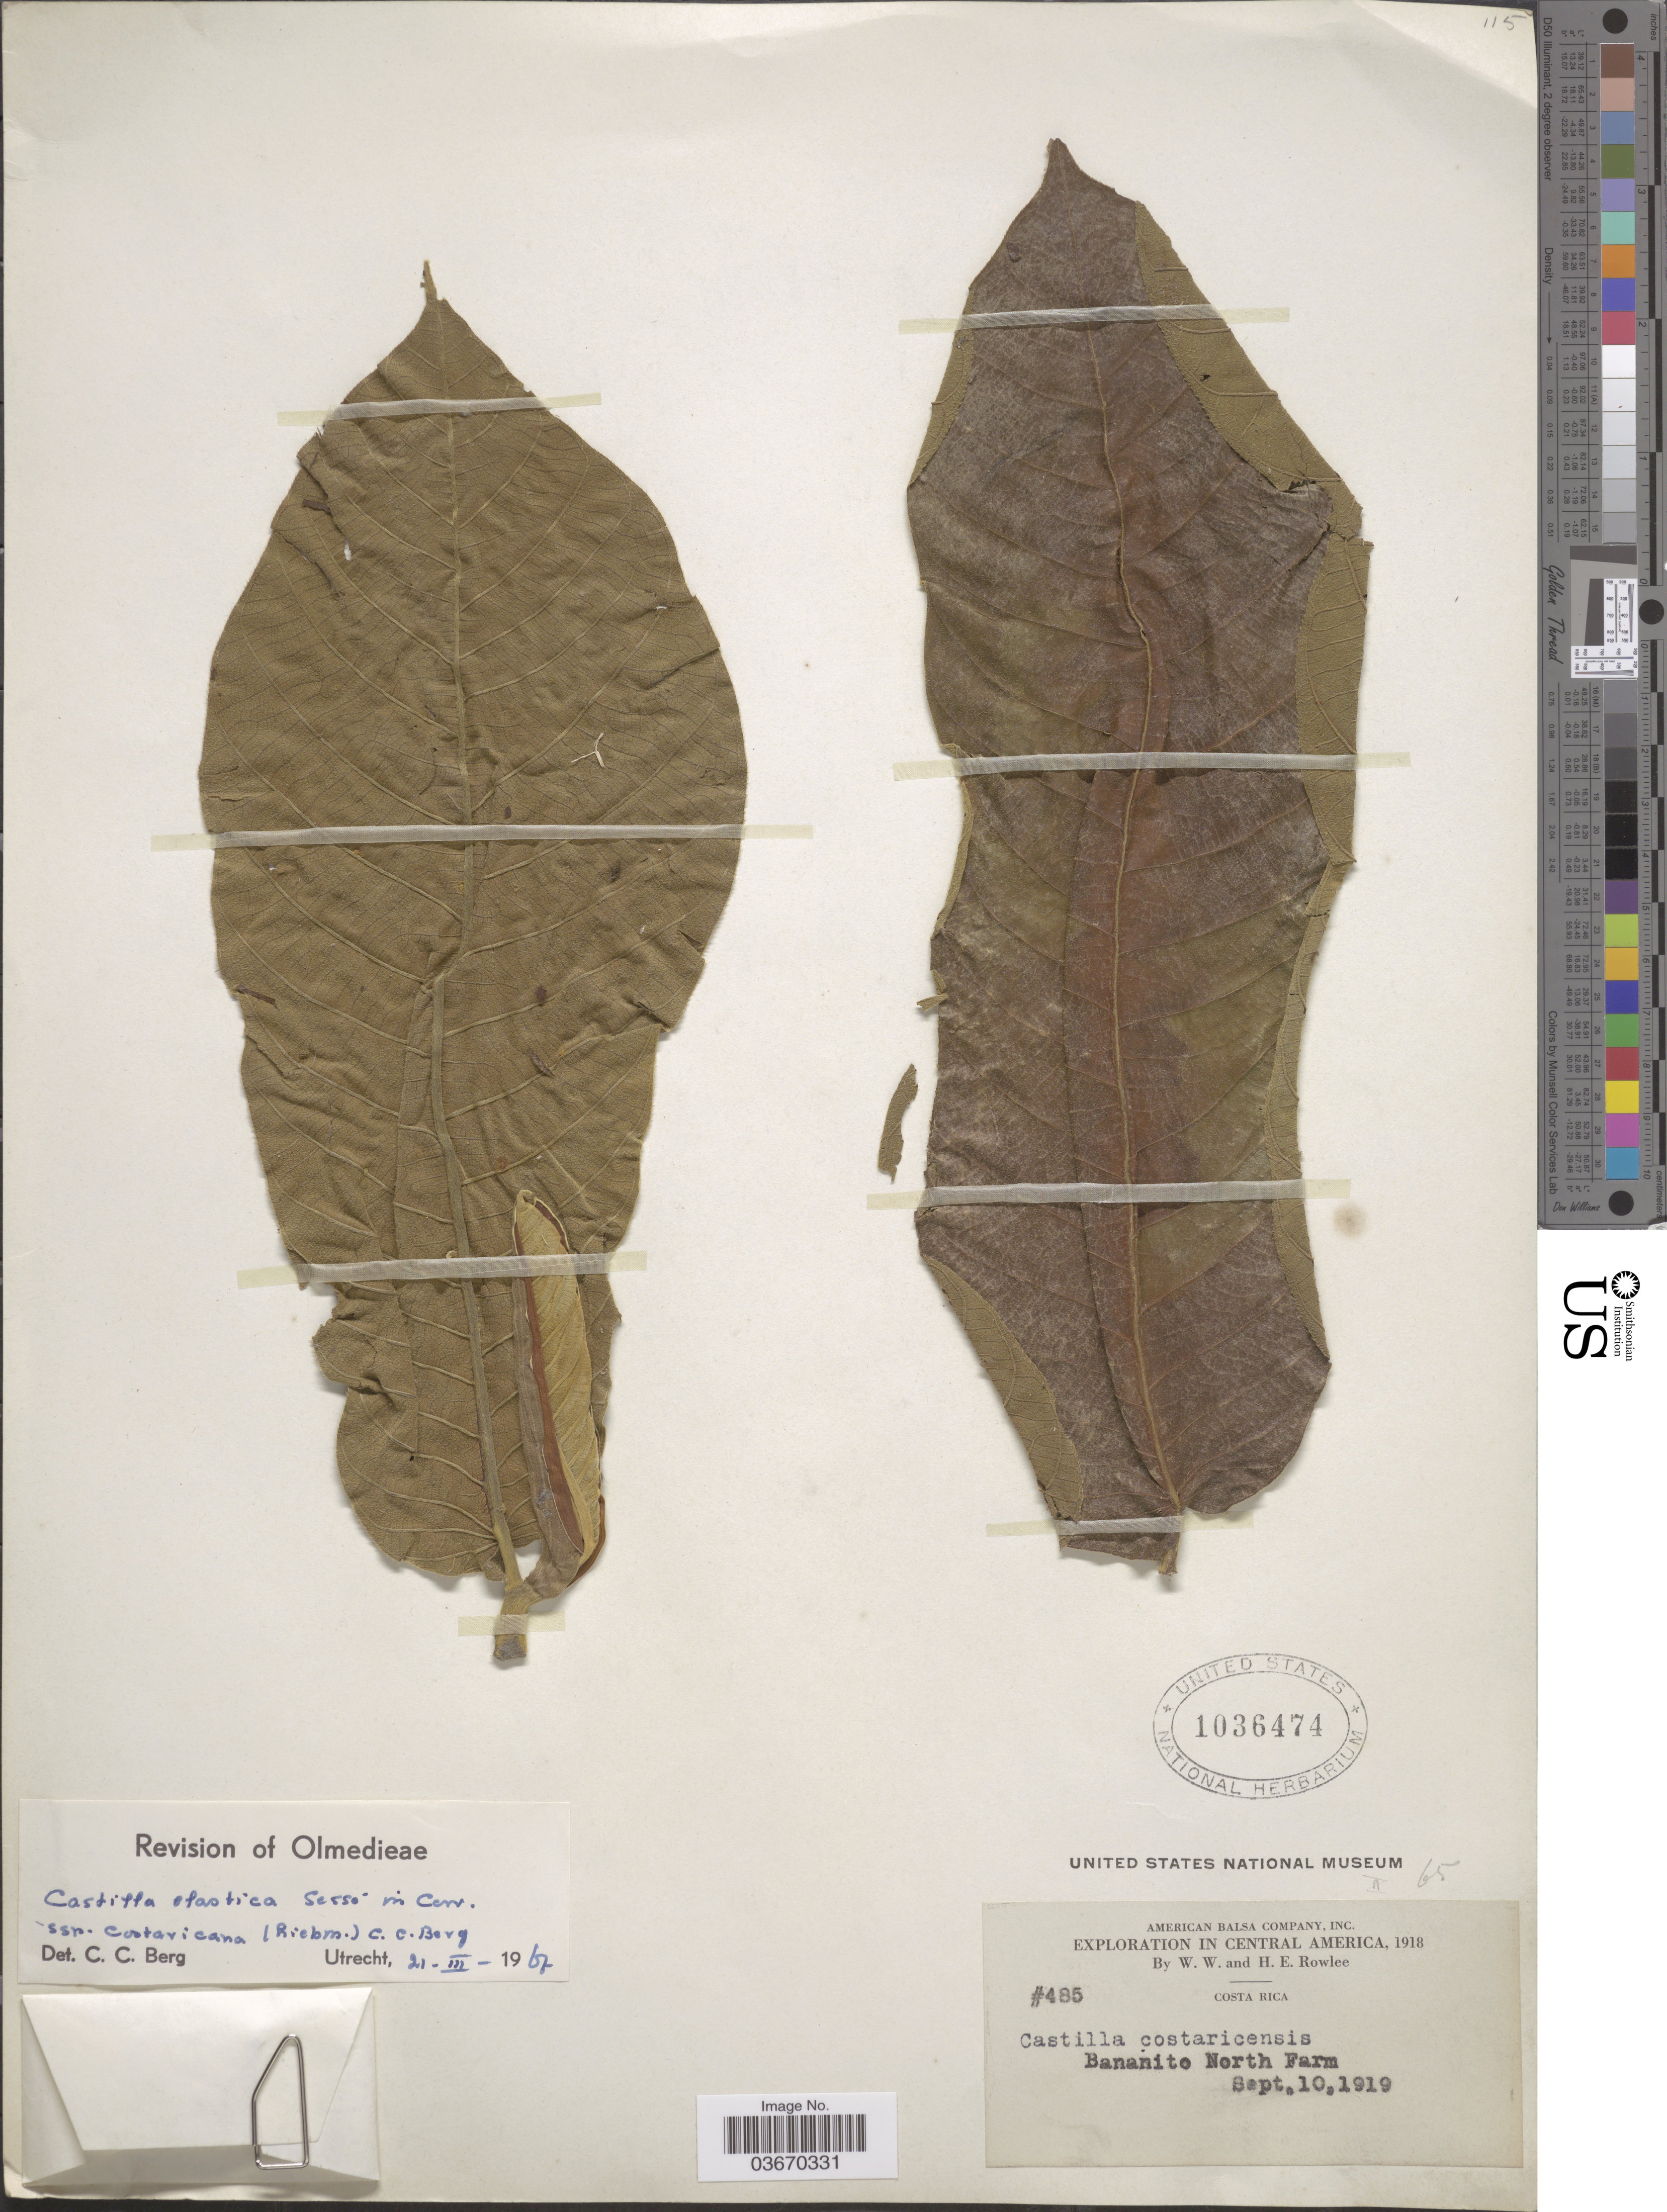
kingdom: Plantae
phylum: Tracheophyta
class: Magnoliopsida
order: Rosales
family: Moraceae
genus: Castilla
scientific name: Castilla elastica subsp. costaricana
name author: (Liebm.) C.C. Berg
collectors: W. W. Rowlee & H. E. Rowlee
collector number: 485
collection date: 1919-09-10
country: Costa Rica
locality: Bananito North Farm.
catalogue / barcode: US 1036474